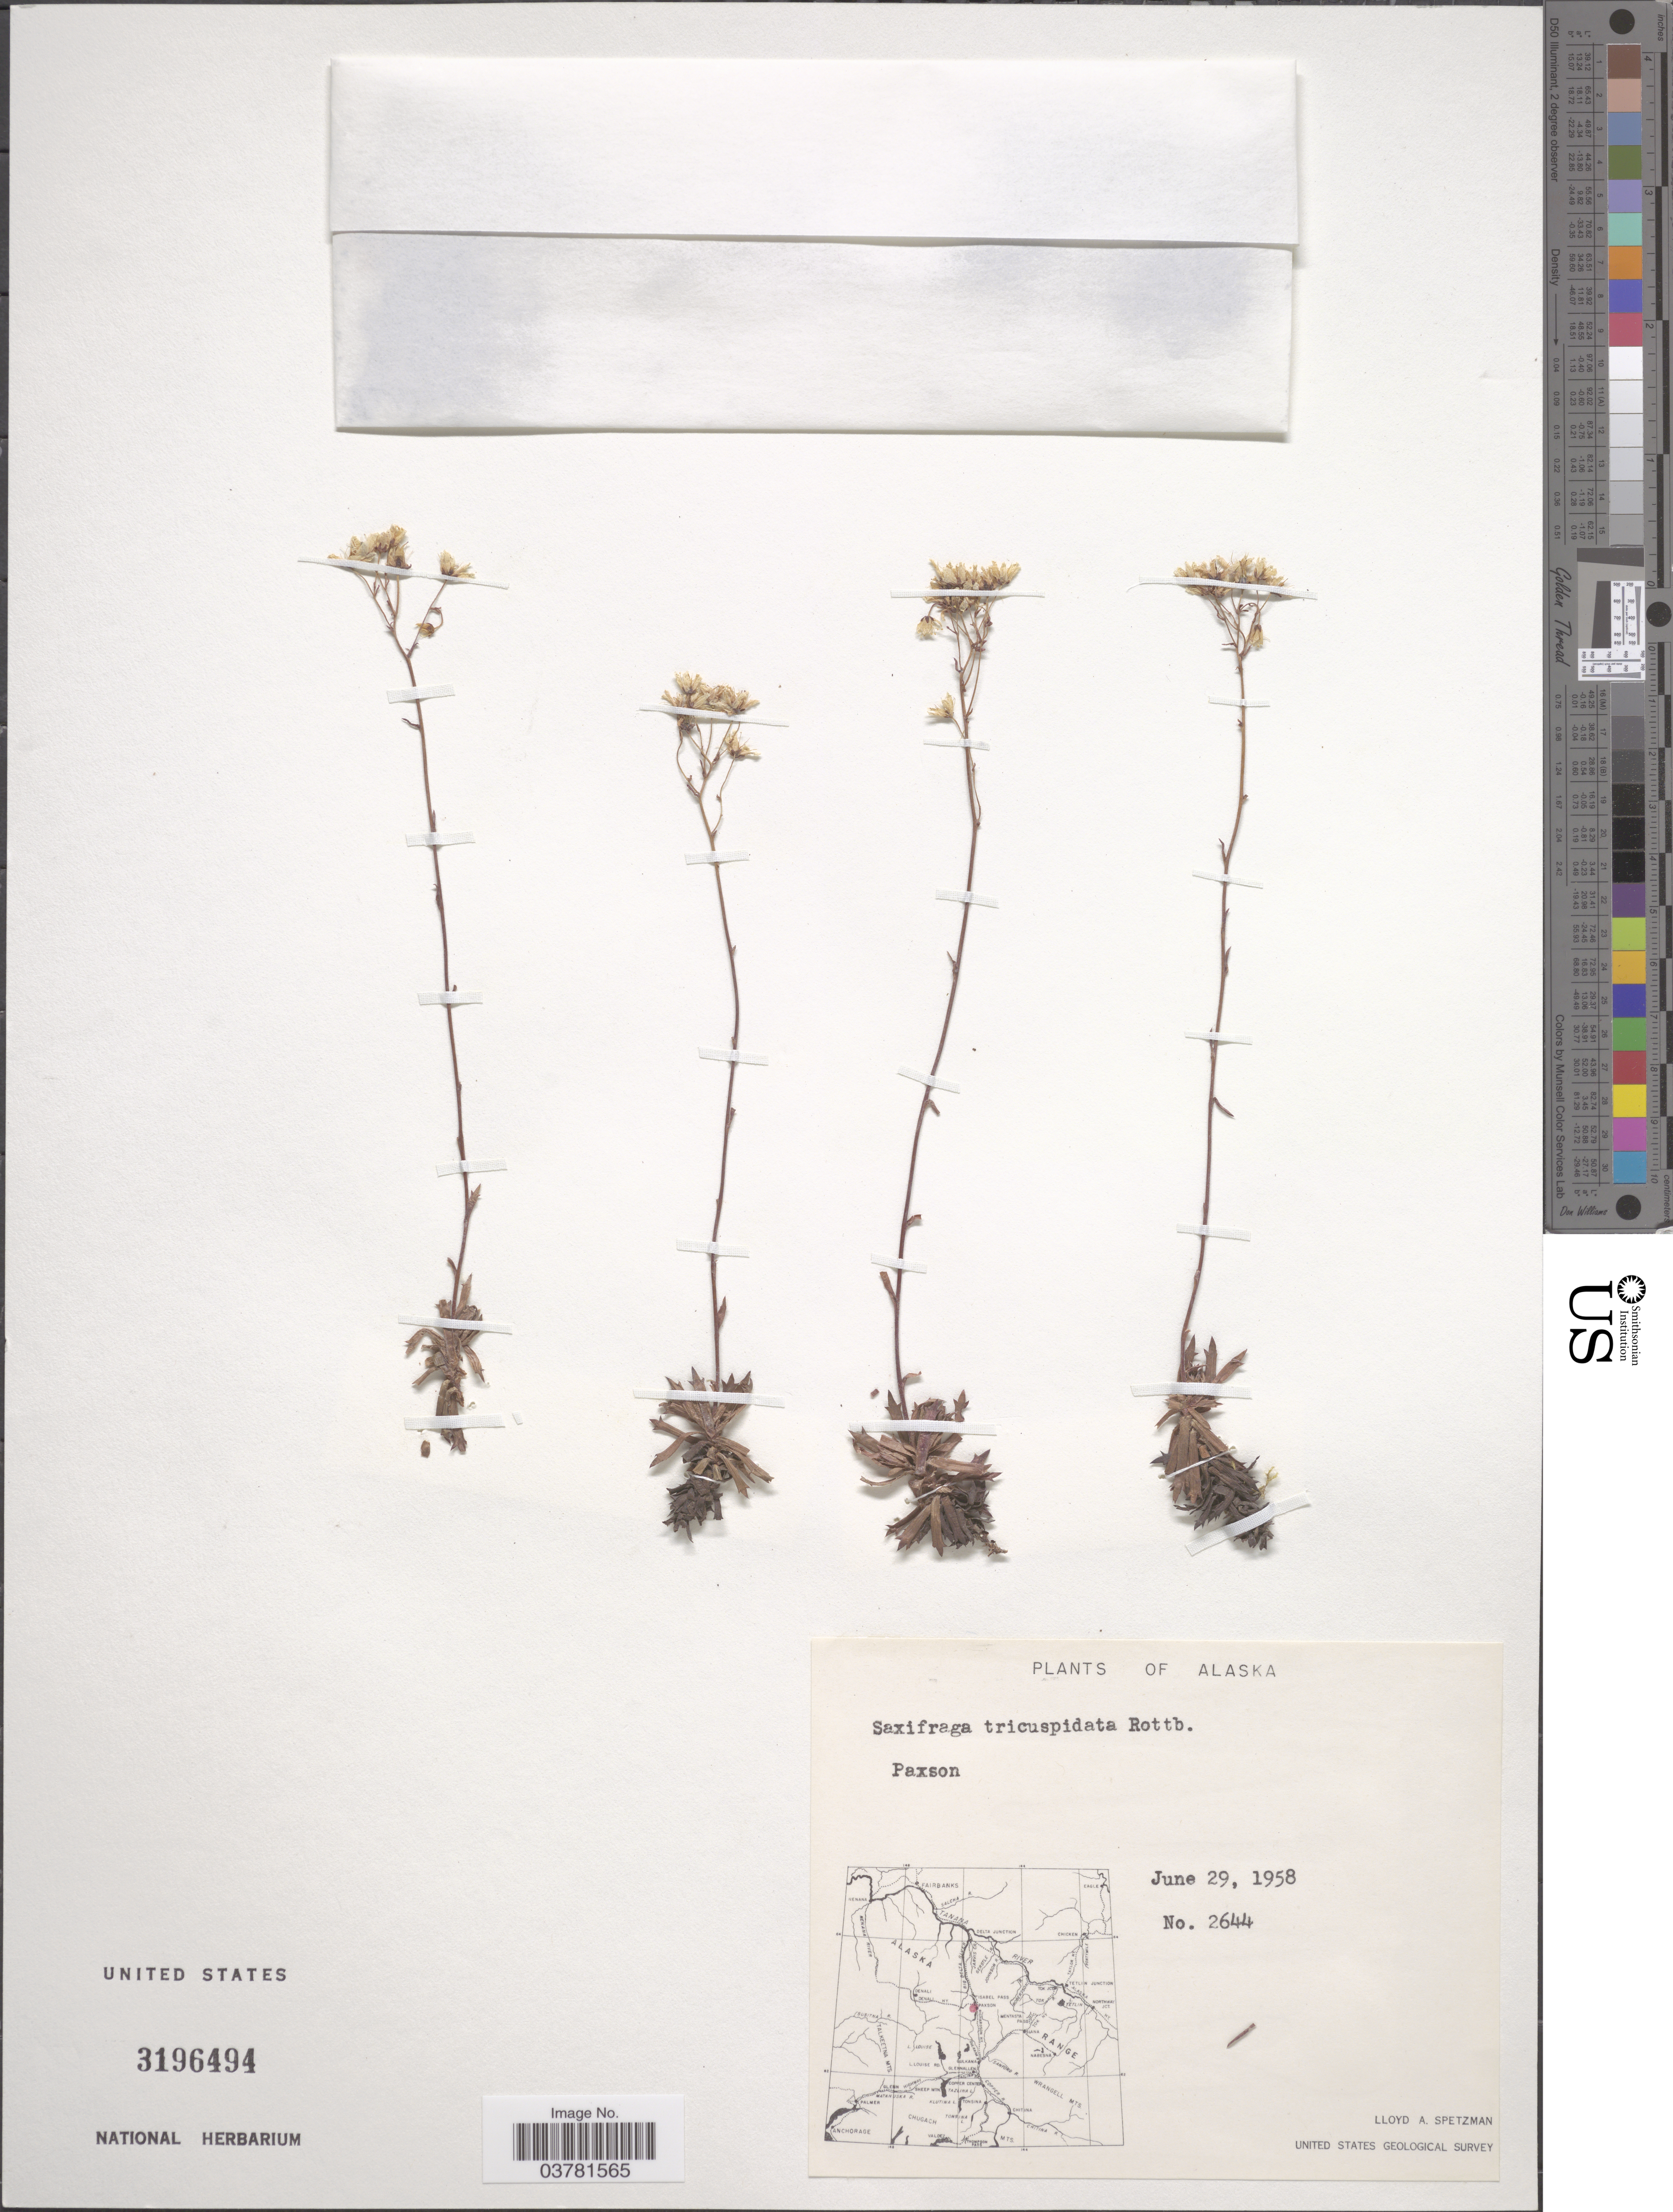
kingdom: Plantae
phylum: Tracheophyta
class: Magnoliopsida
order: Saxifragales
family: Saxifragaceae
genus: Saxifraga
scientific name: Saxifraga tricuspidata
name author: Rottb.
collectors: L. Spetzman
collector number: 2644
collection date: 1958-06-29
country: United States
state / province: Alaska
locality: Paxson. United States Geological Survey.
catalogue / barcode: US 3196494